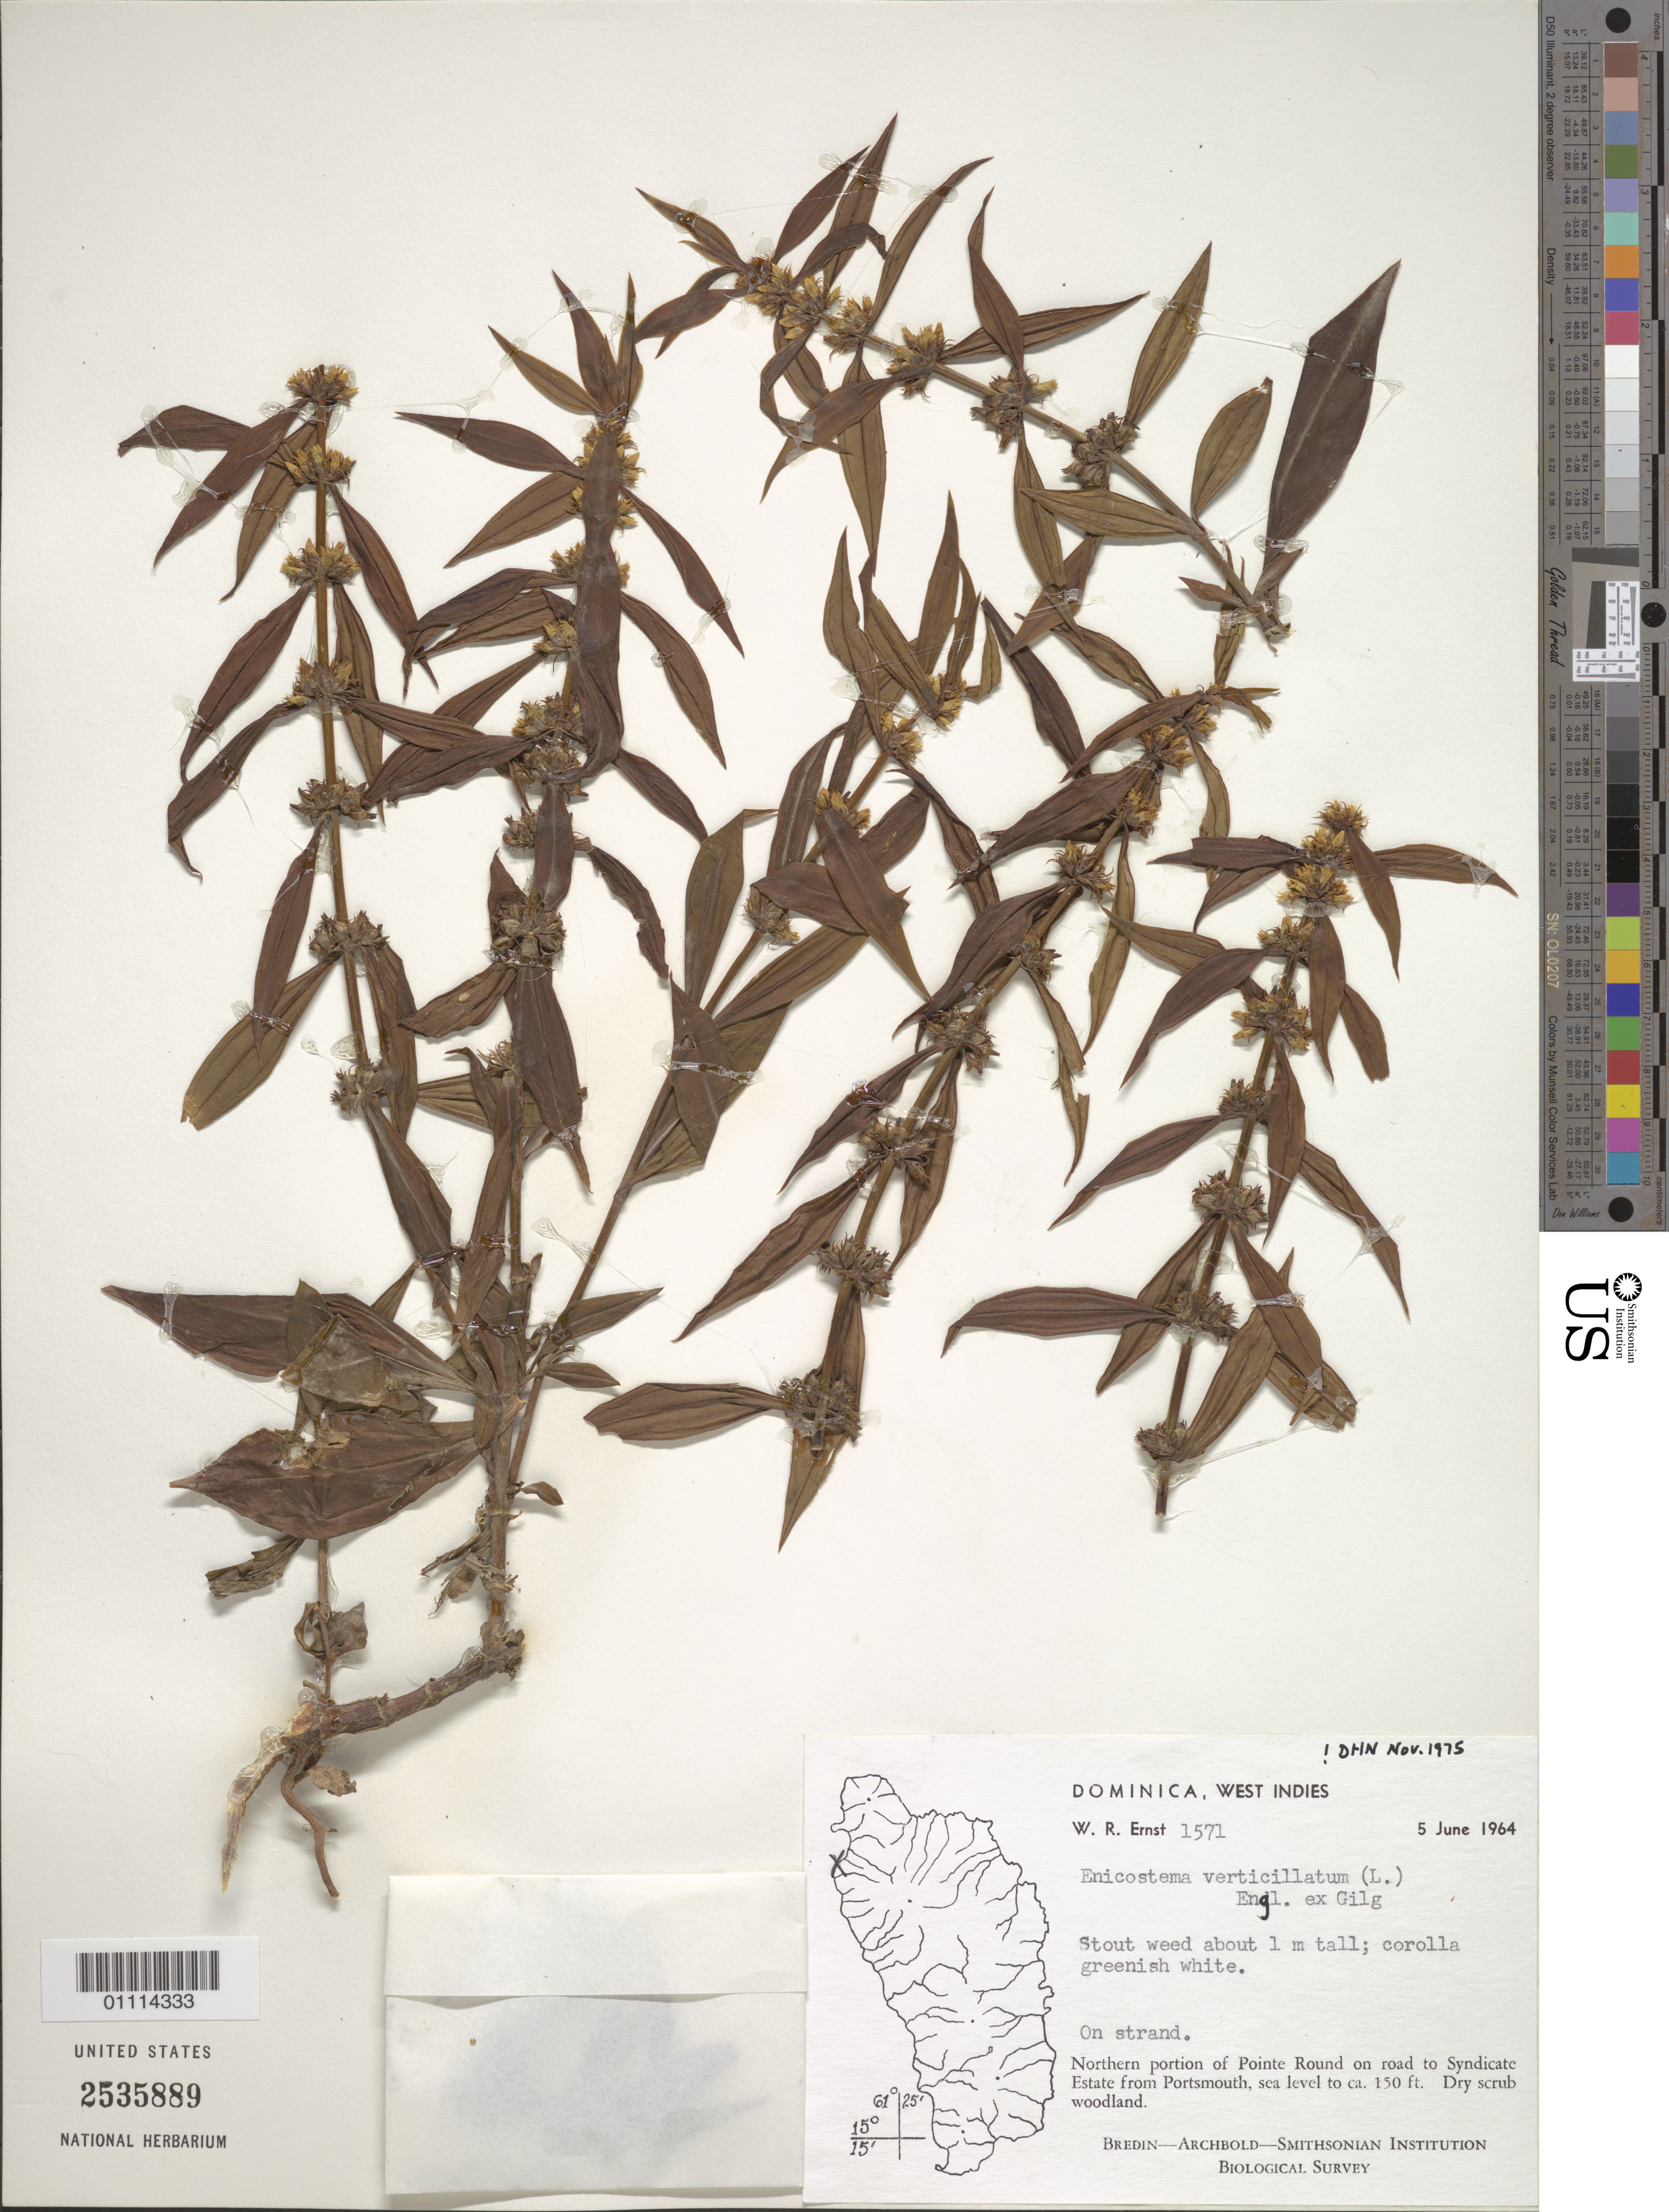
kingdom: Plantae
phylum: Tracheophyta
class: Magnoliopsida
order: Gentianales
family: Gentianaceae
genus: Enicostema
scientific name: Enicostema verticillatum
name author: (L.) Engl.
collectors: W. R. Ernst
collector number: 1571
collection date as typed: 05 Jun 1964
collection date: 1964-06-05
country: Dominica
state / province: St. John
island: Dominica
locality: Northern portion of Pointe Round on road to Syndicate Estate from Portsmouth. Dry scrub woodland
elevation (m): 0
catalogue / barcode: US 2535889